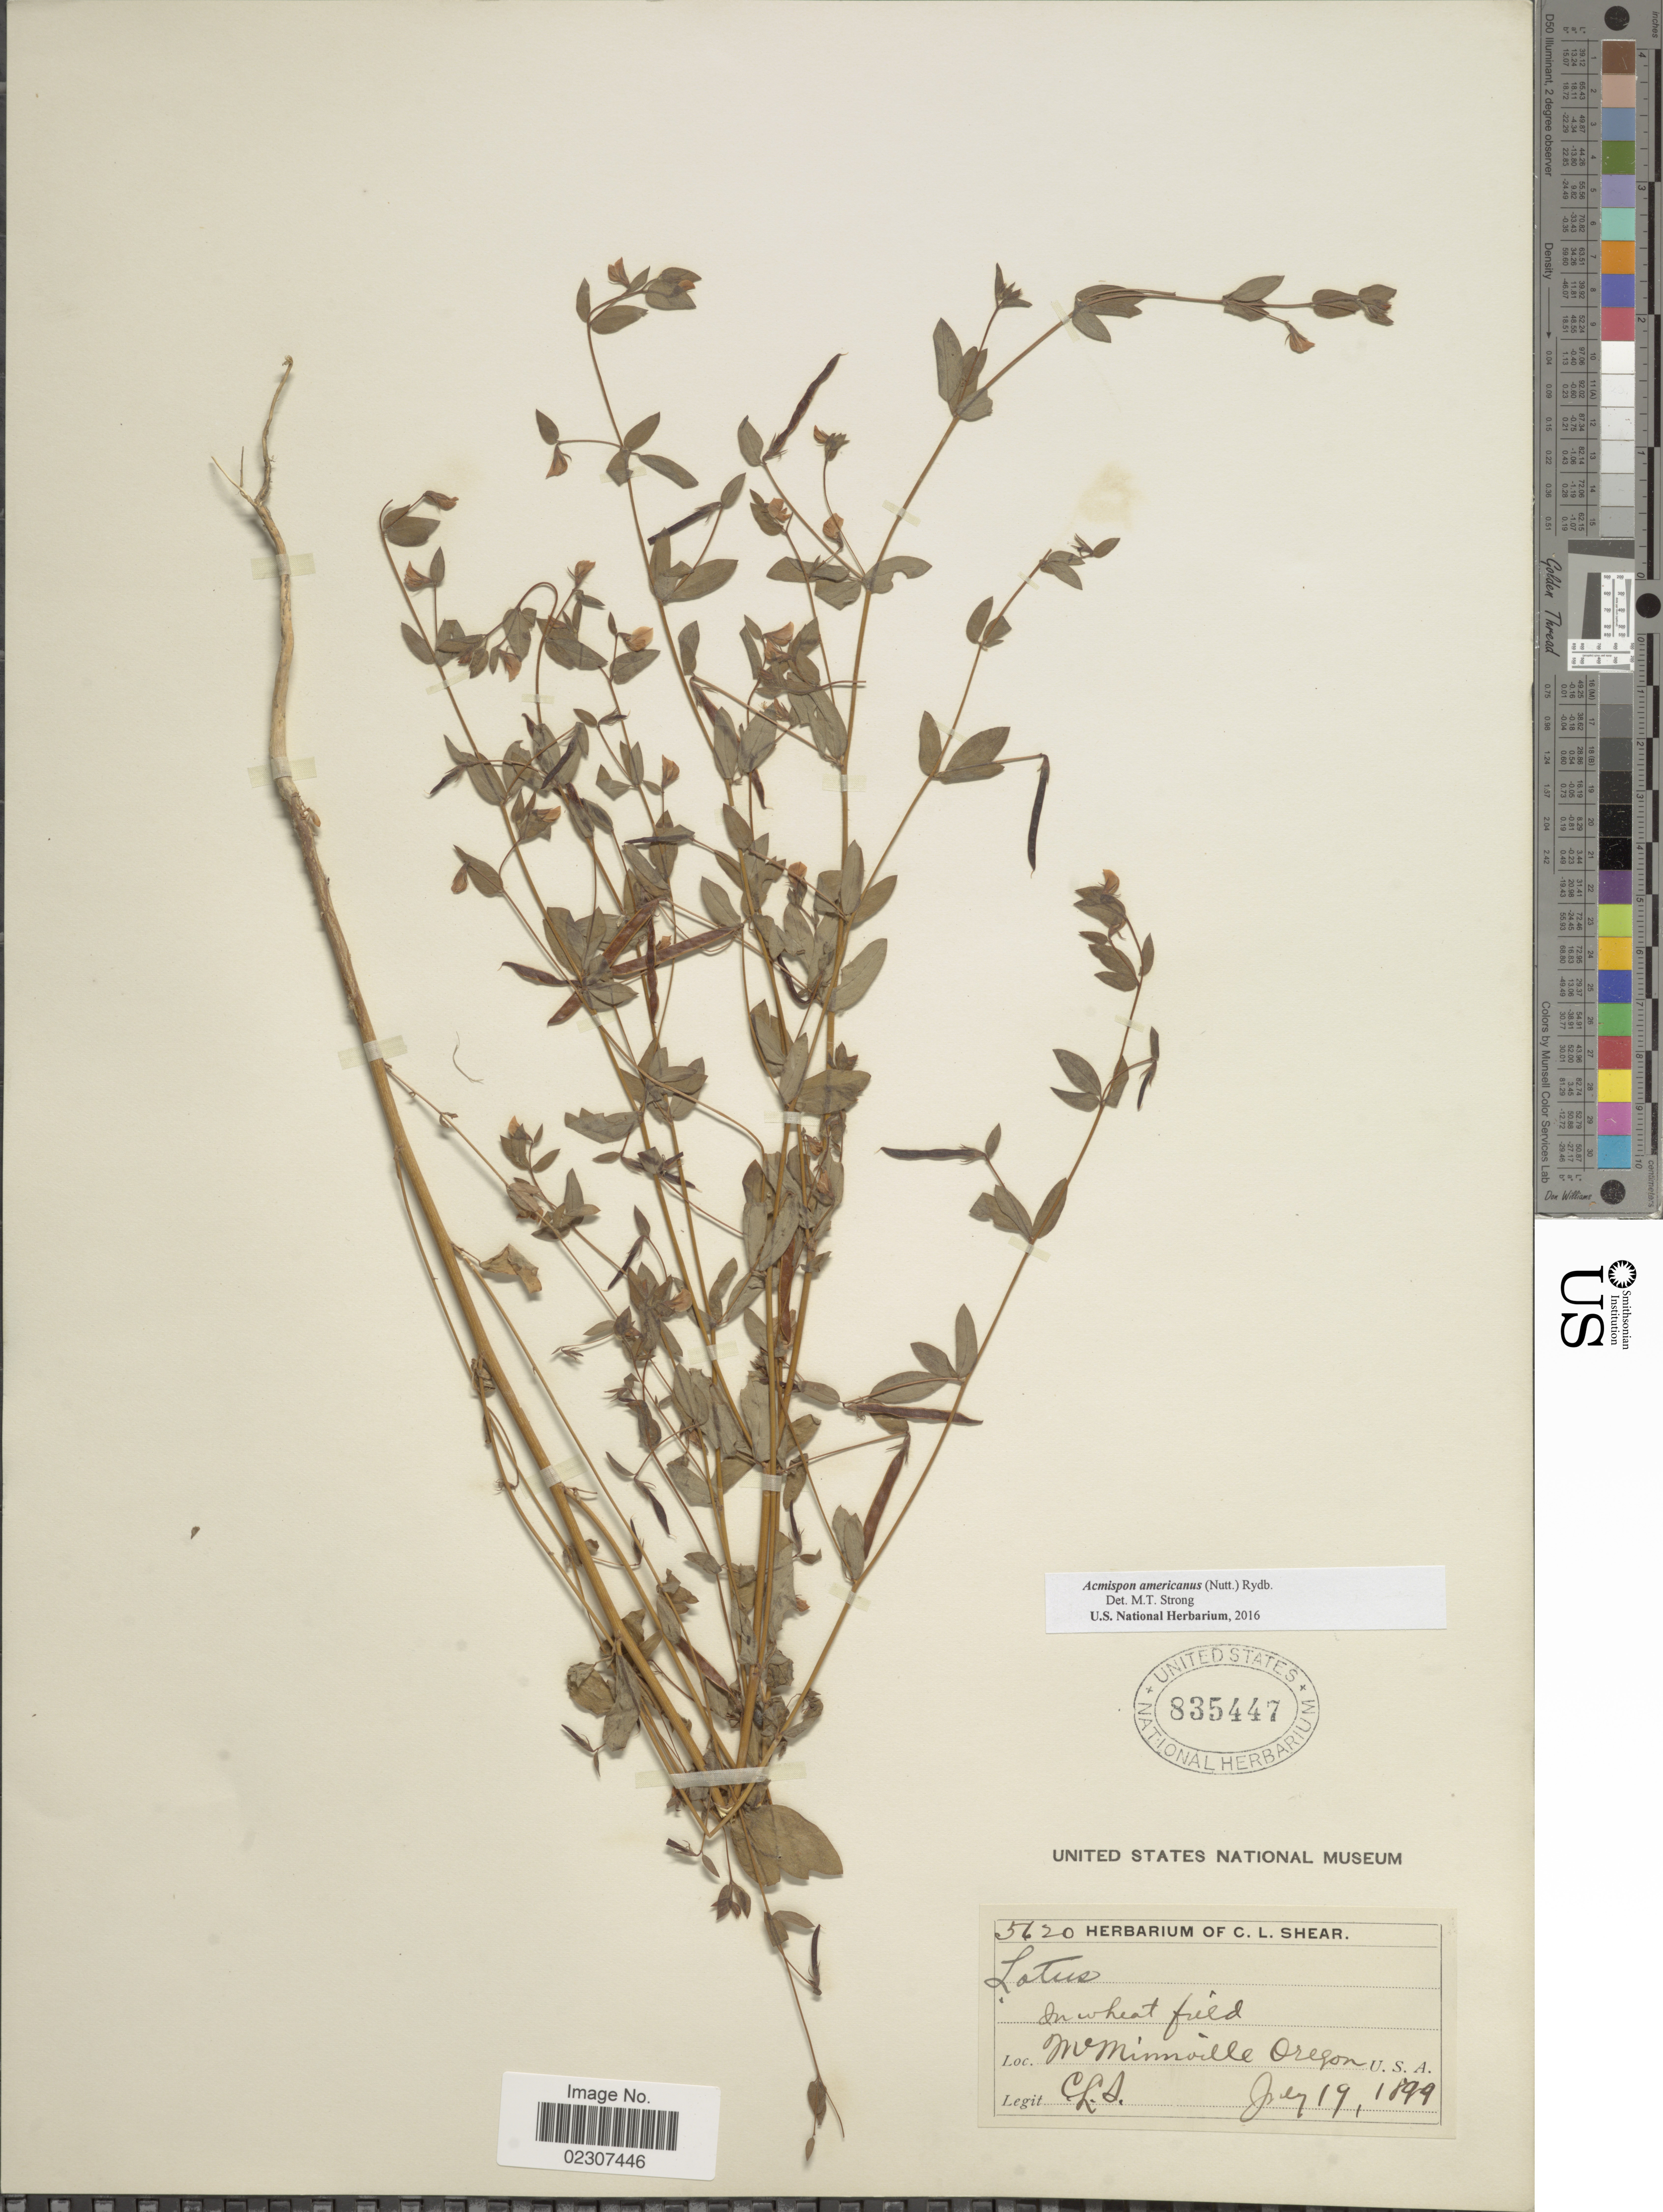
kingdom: Plantae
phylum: Tracheophyta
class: Magnoliopsida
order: Fabales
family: Fabaceae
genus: Acmispon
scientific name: Acmispon americanus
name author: (Nutt.) Rydb.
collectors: C. L. Shear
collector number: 5620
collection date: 1899-07-19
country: United States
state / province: Oregon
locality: McMinnville Oregon, U.S.A.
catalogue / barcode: US 835447